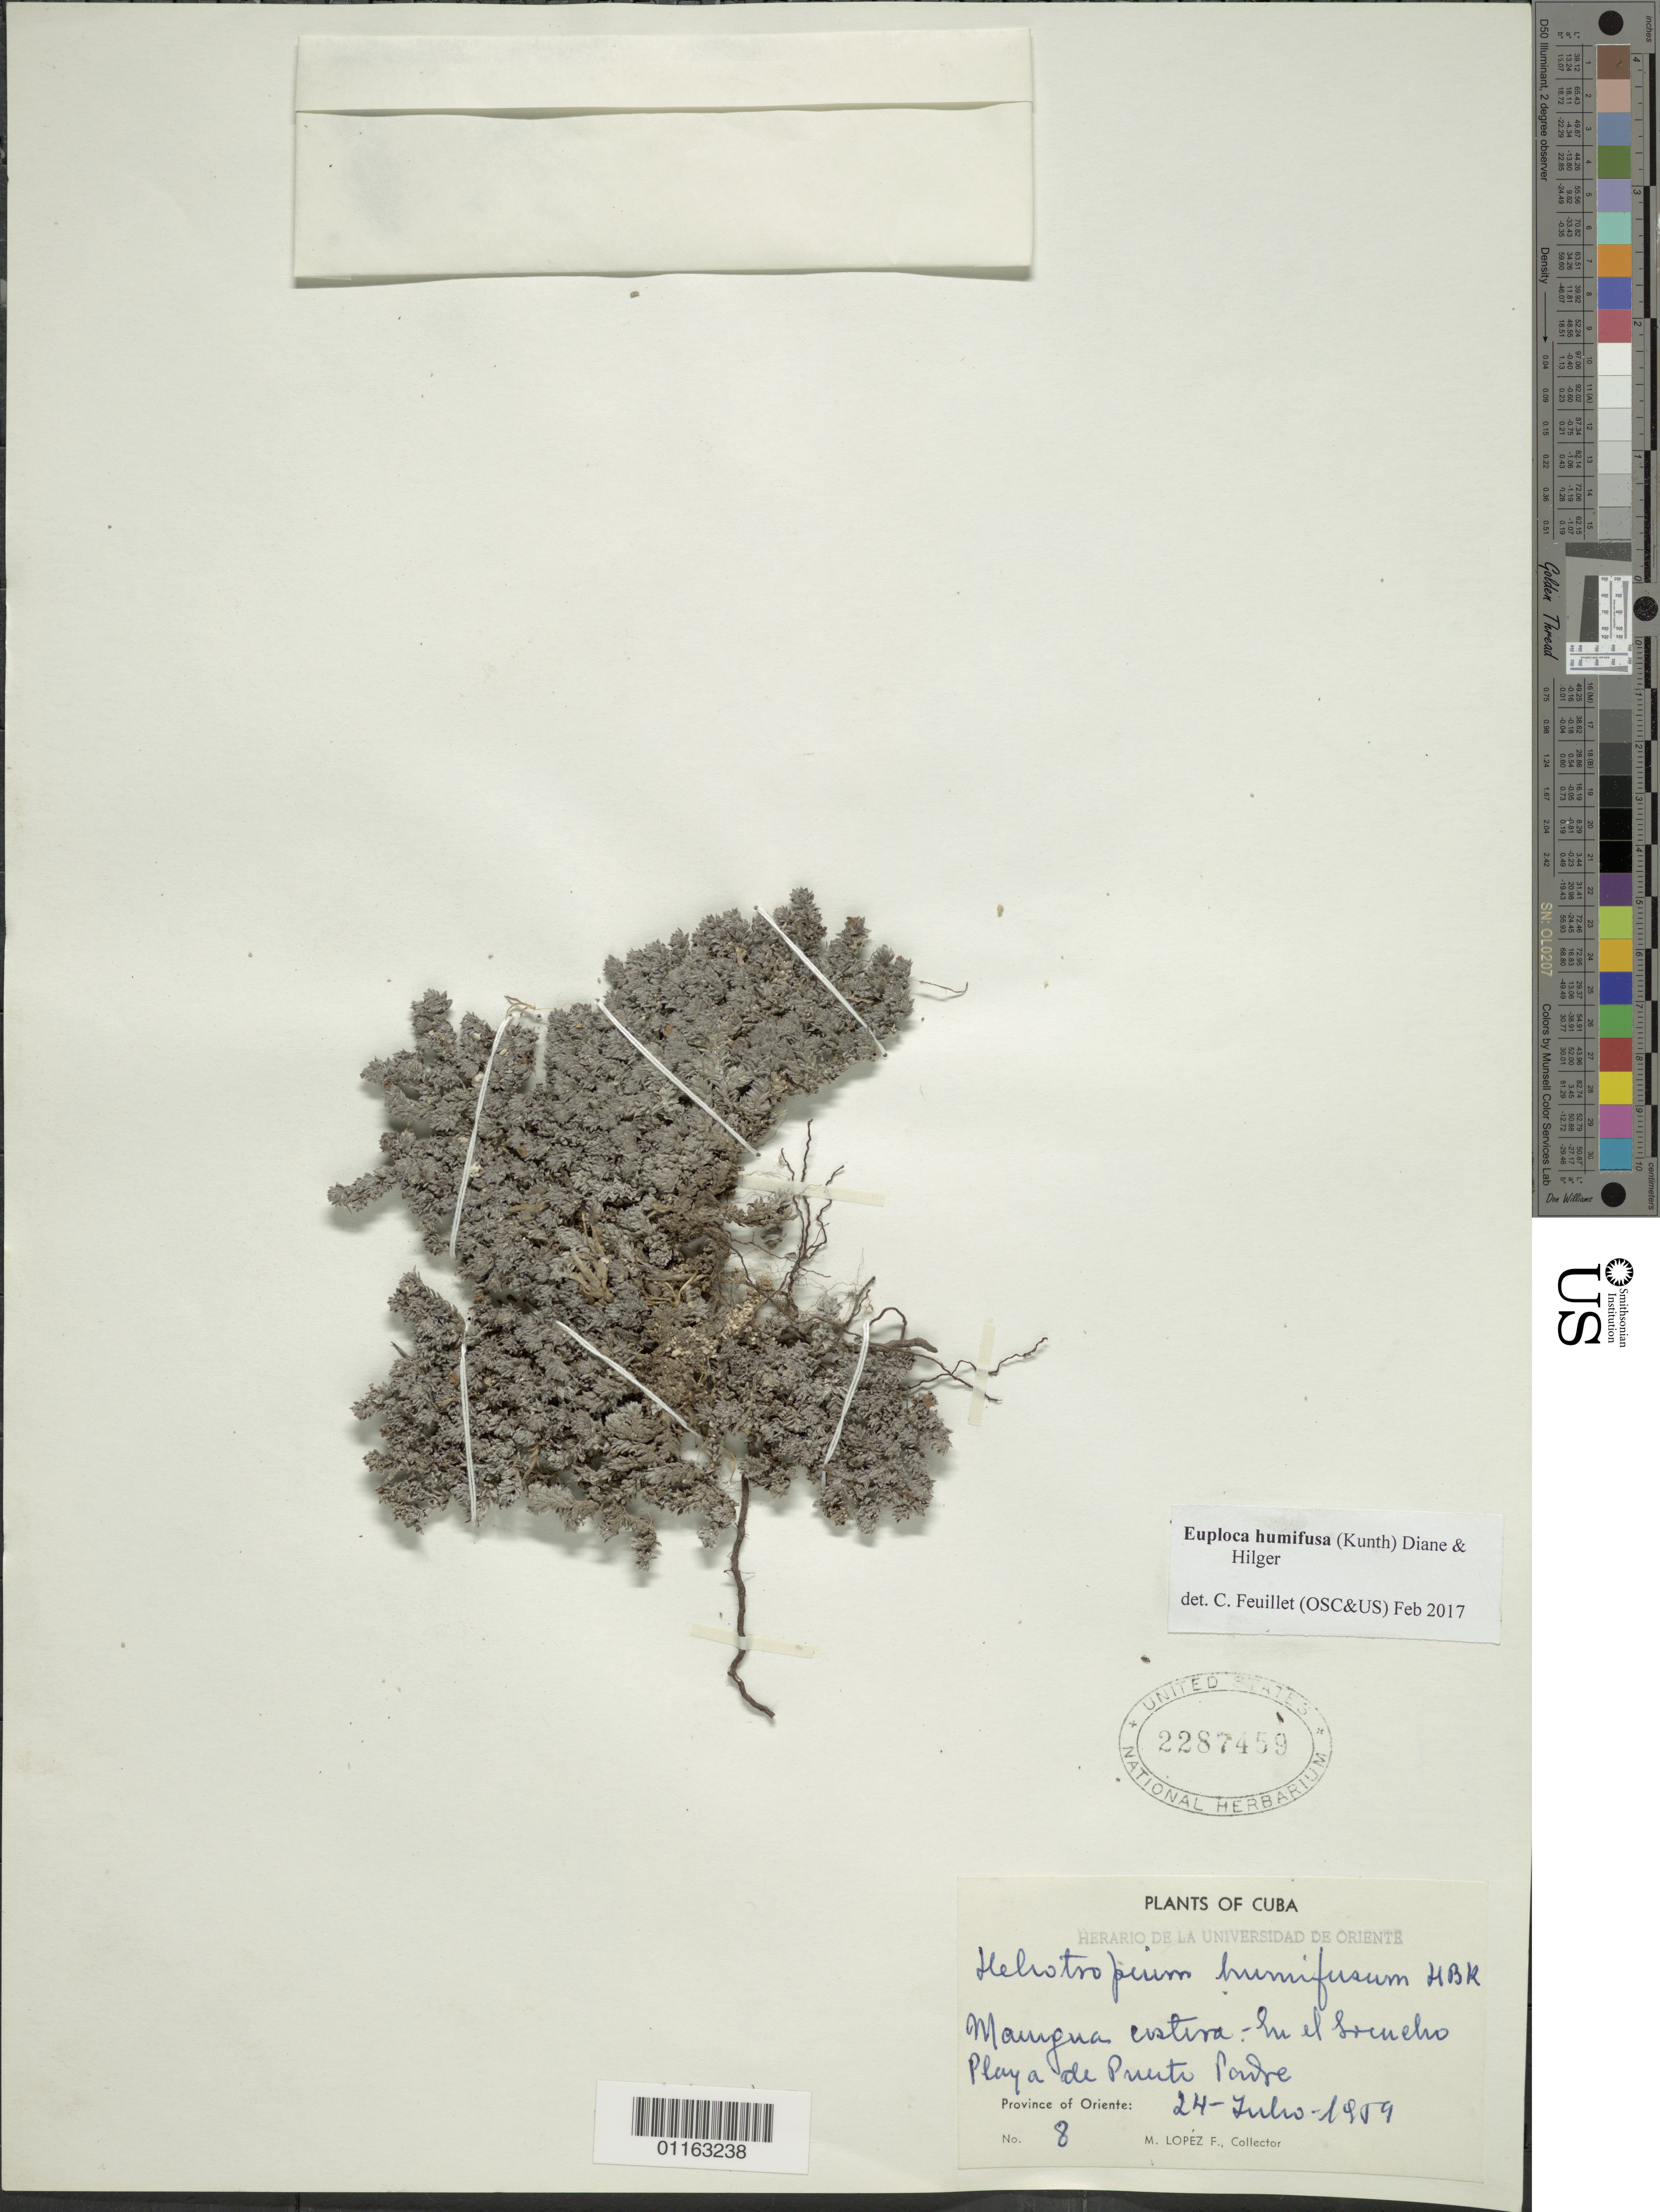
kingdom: Plantae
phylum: Tracheophyta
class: Magnoliopsida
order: Boraginales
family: Heliotropiaceae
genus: Euploca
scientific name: Euploca humifusa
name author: (Kunth) Diane & Hilger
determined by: Feuillet, C.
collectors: M. López Figueiras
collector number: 8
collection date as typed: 24 Jul 1959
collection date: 1959-07-24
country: Cuba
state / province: Oriente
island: Cuba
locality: Manyua Costera- en el Lorueho Playa de Puerta Padre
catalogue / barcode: US 2287459